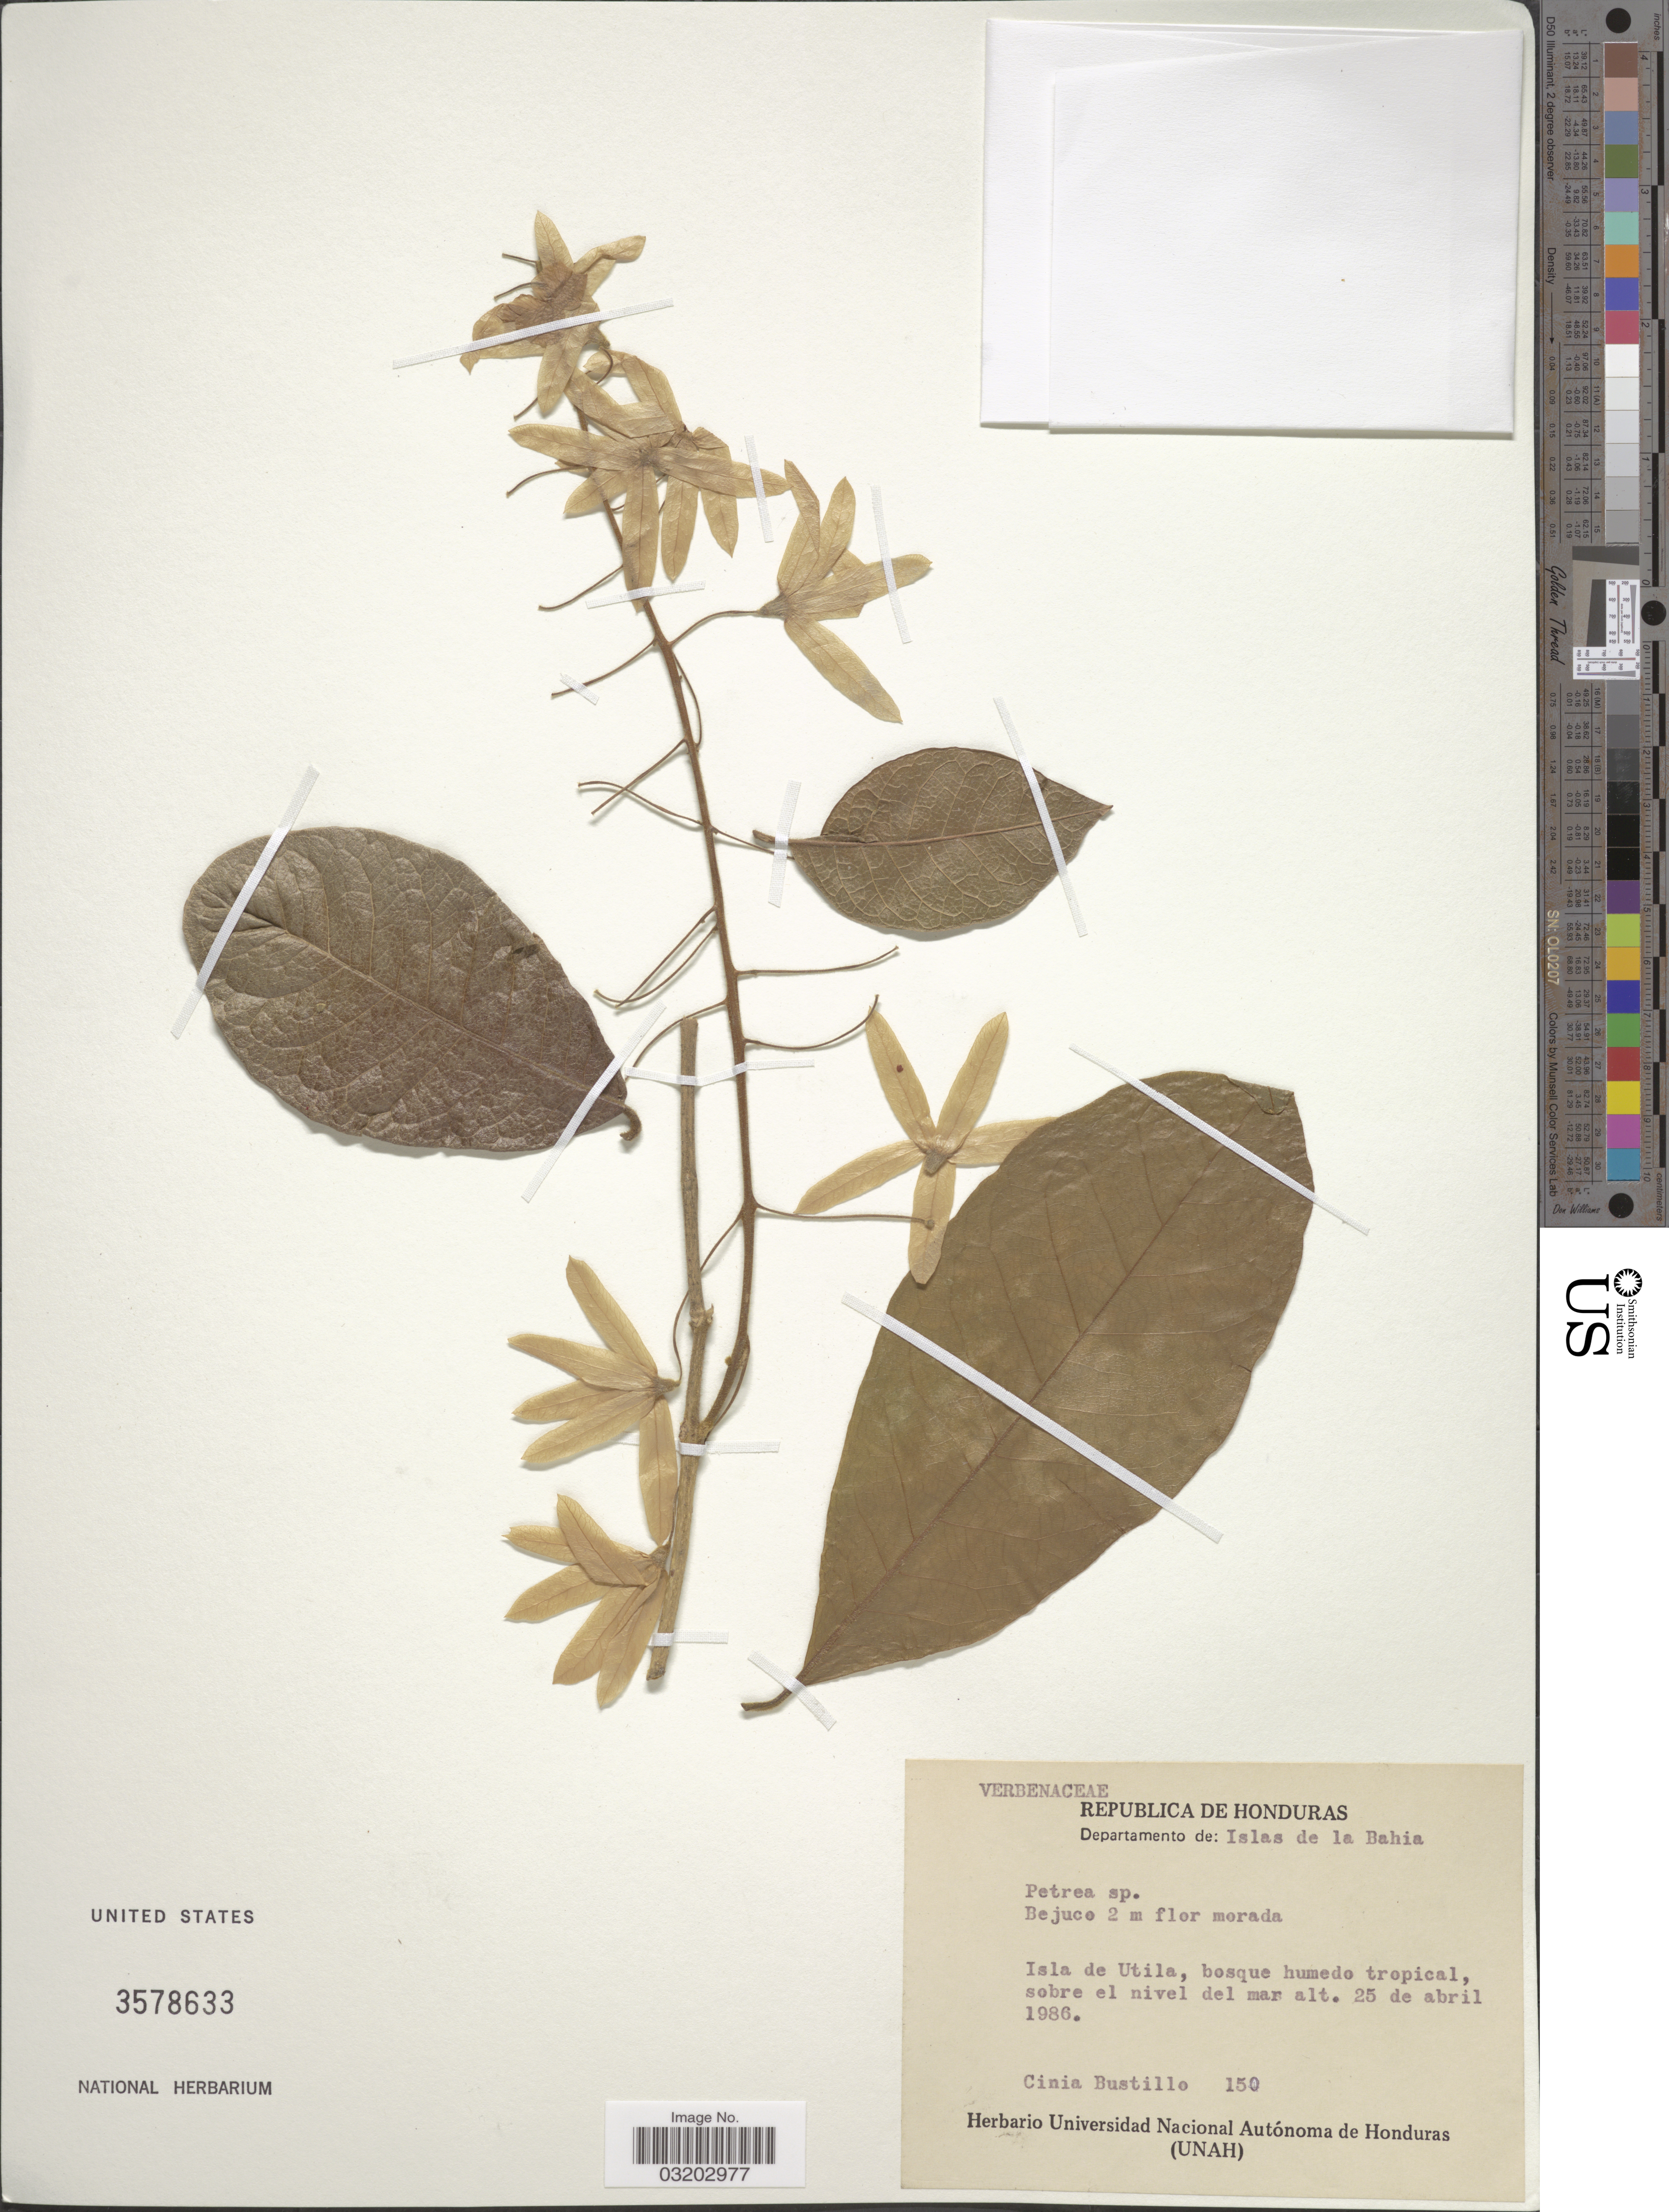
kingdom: Plantae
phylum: Tracheophyta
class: Magnoliopsida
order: Lamiales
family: Verbenaceae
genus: Petrea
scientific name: Petrea volubilis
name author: L.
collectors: C. Bustillo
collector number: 150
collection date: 1986-04-25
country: Honduras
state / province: Islas de la Bahía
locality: Departamento de: Islas de la Bahia, Isla de Utila, bosque humedo tropical.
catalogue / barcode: US 3578633